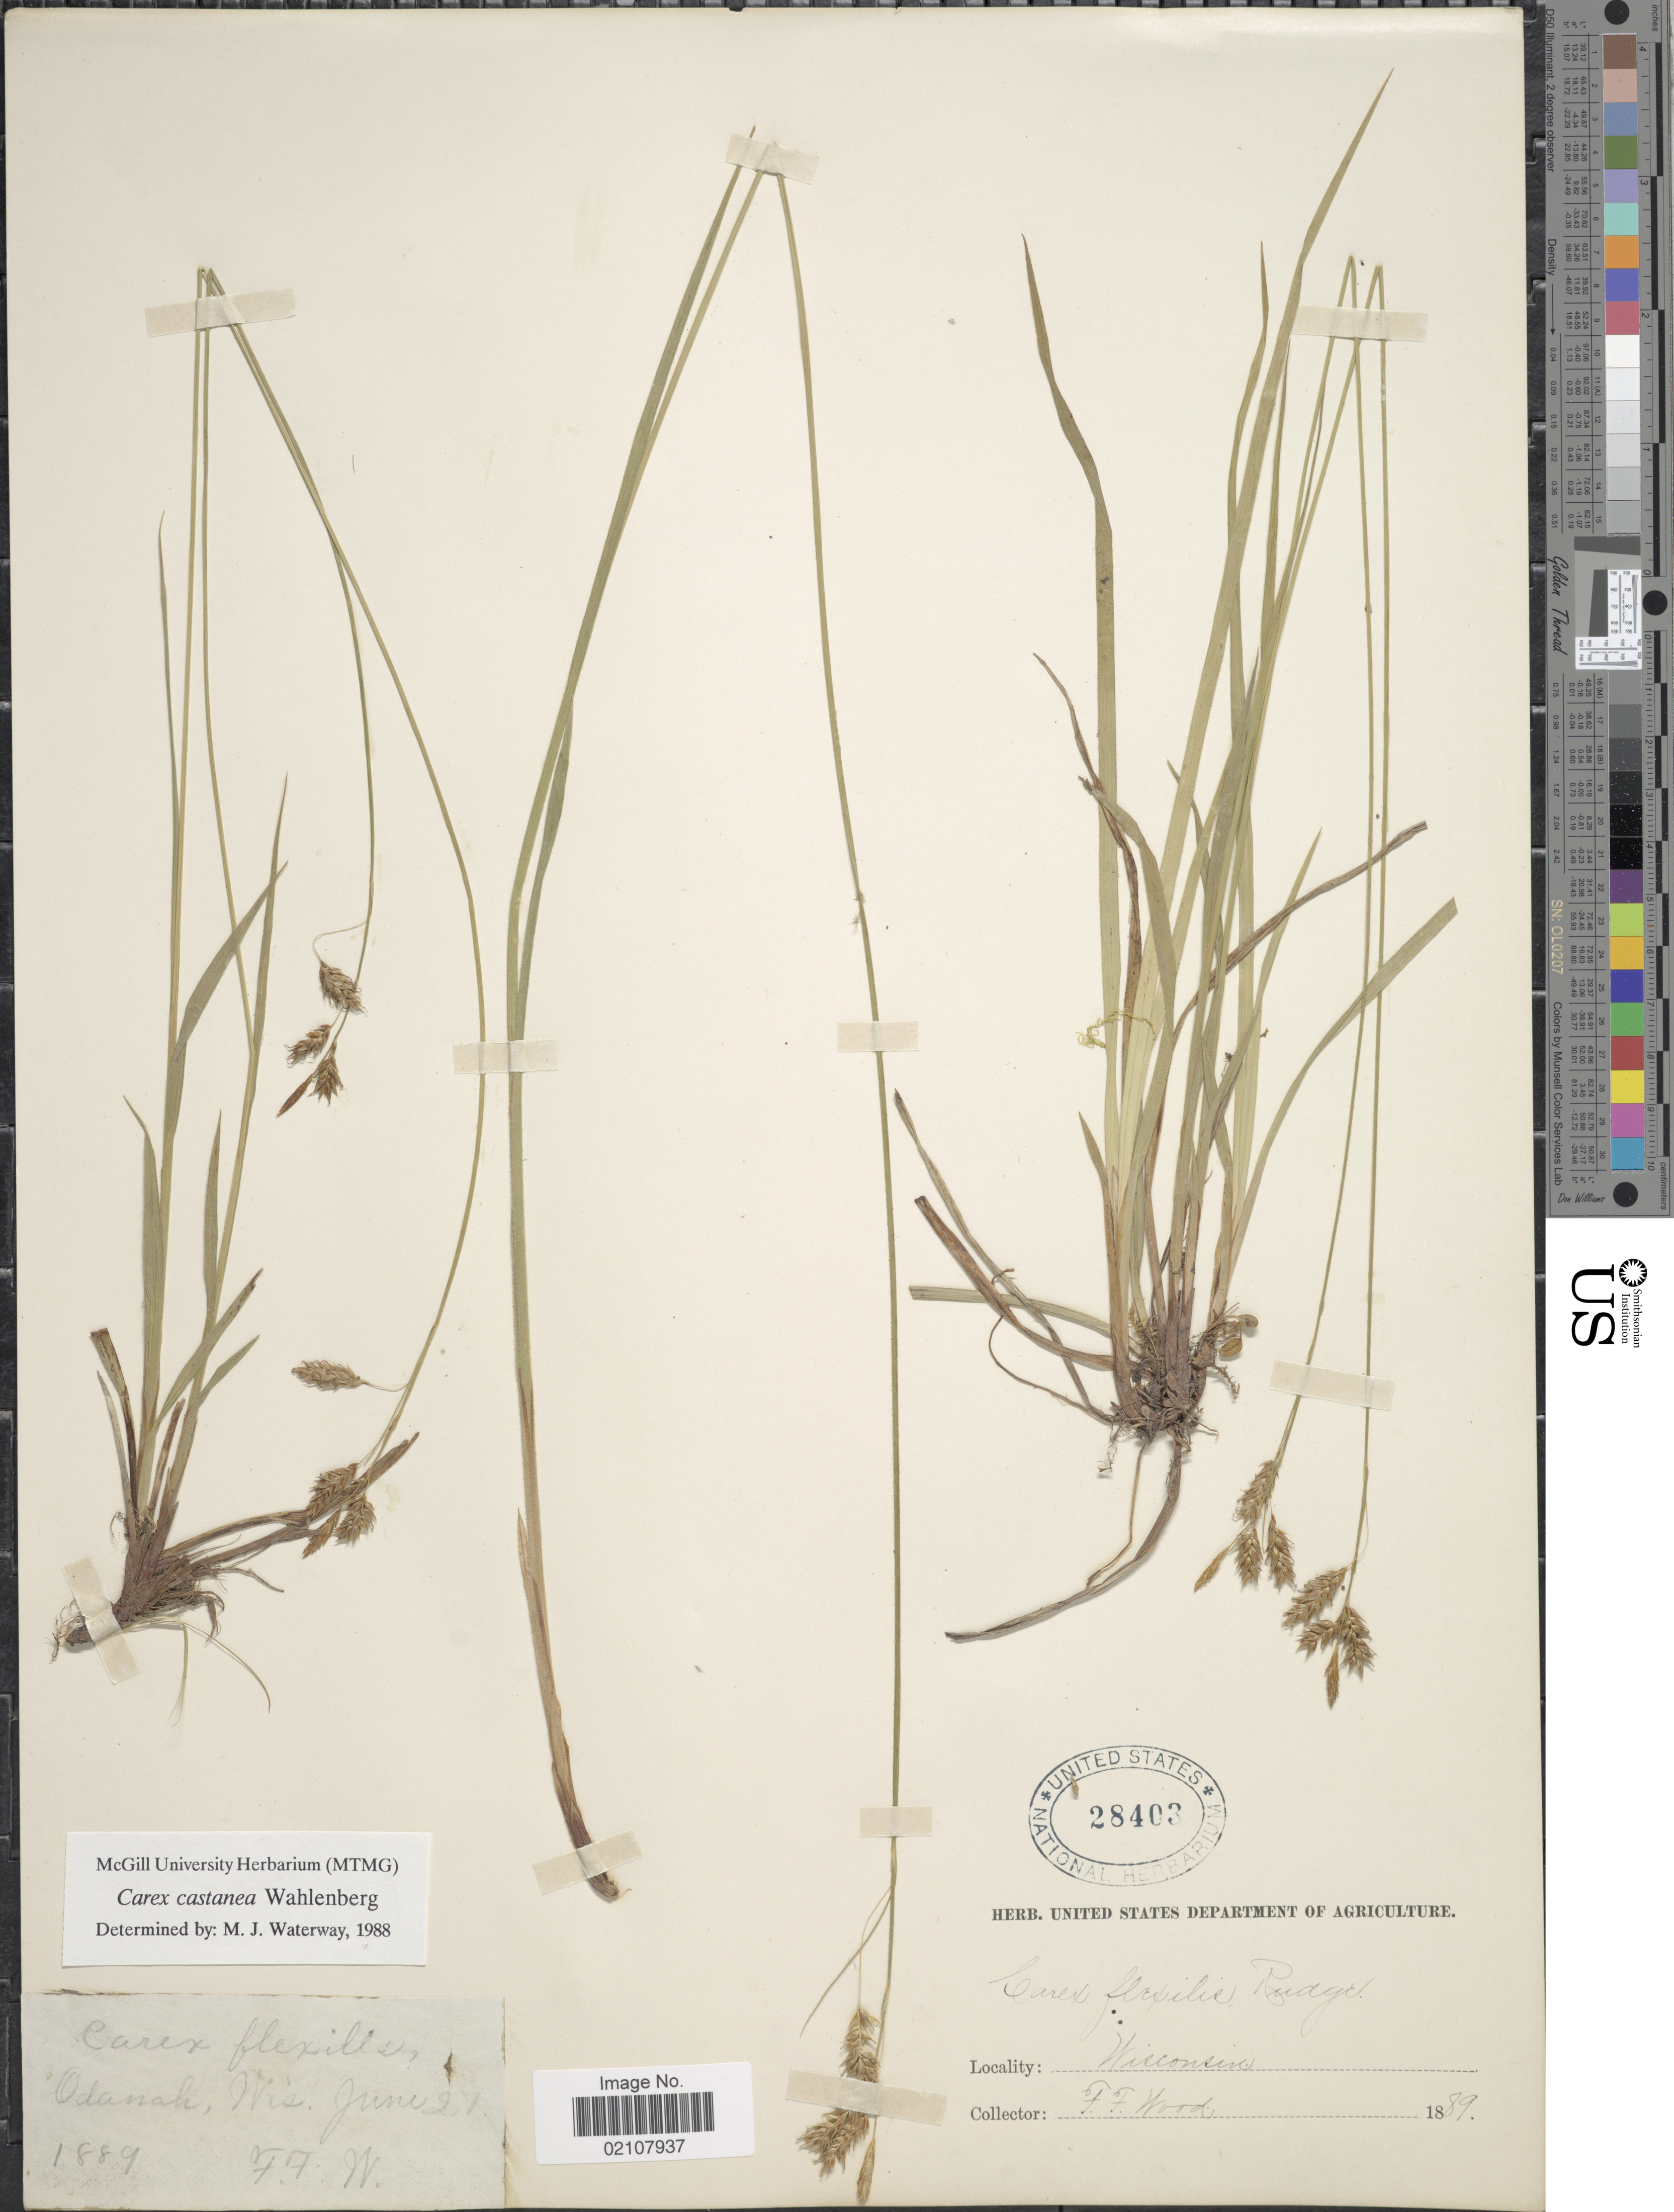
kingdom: Plantae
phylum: Tracheophyta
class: Liliopsida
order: Poales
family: Cyperaceae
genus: Carex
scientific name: Carex castanea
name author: Wahlenb.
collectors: F. Wood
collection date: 1889-06-21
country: United States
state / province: Wisconsin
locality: Odanah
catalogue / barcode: US 28403